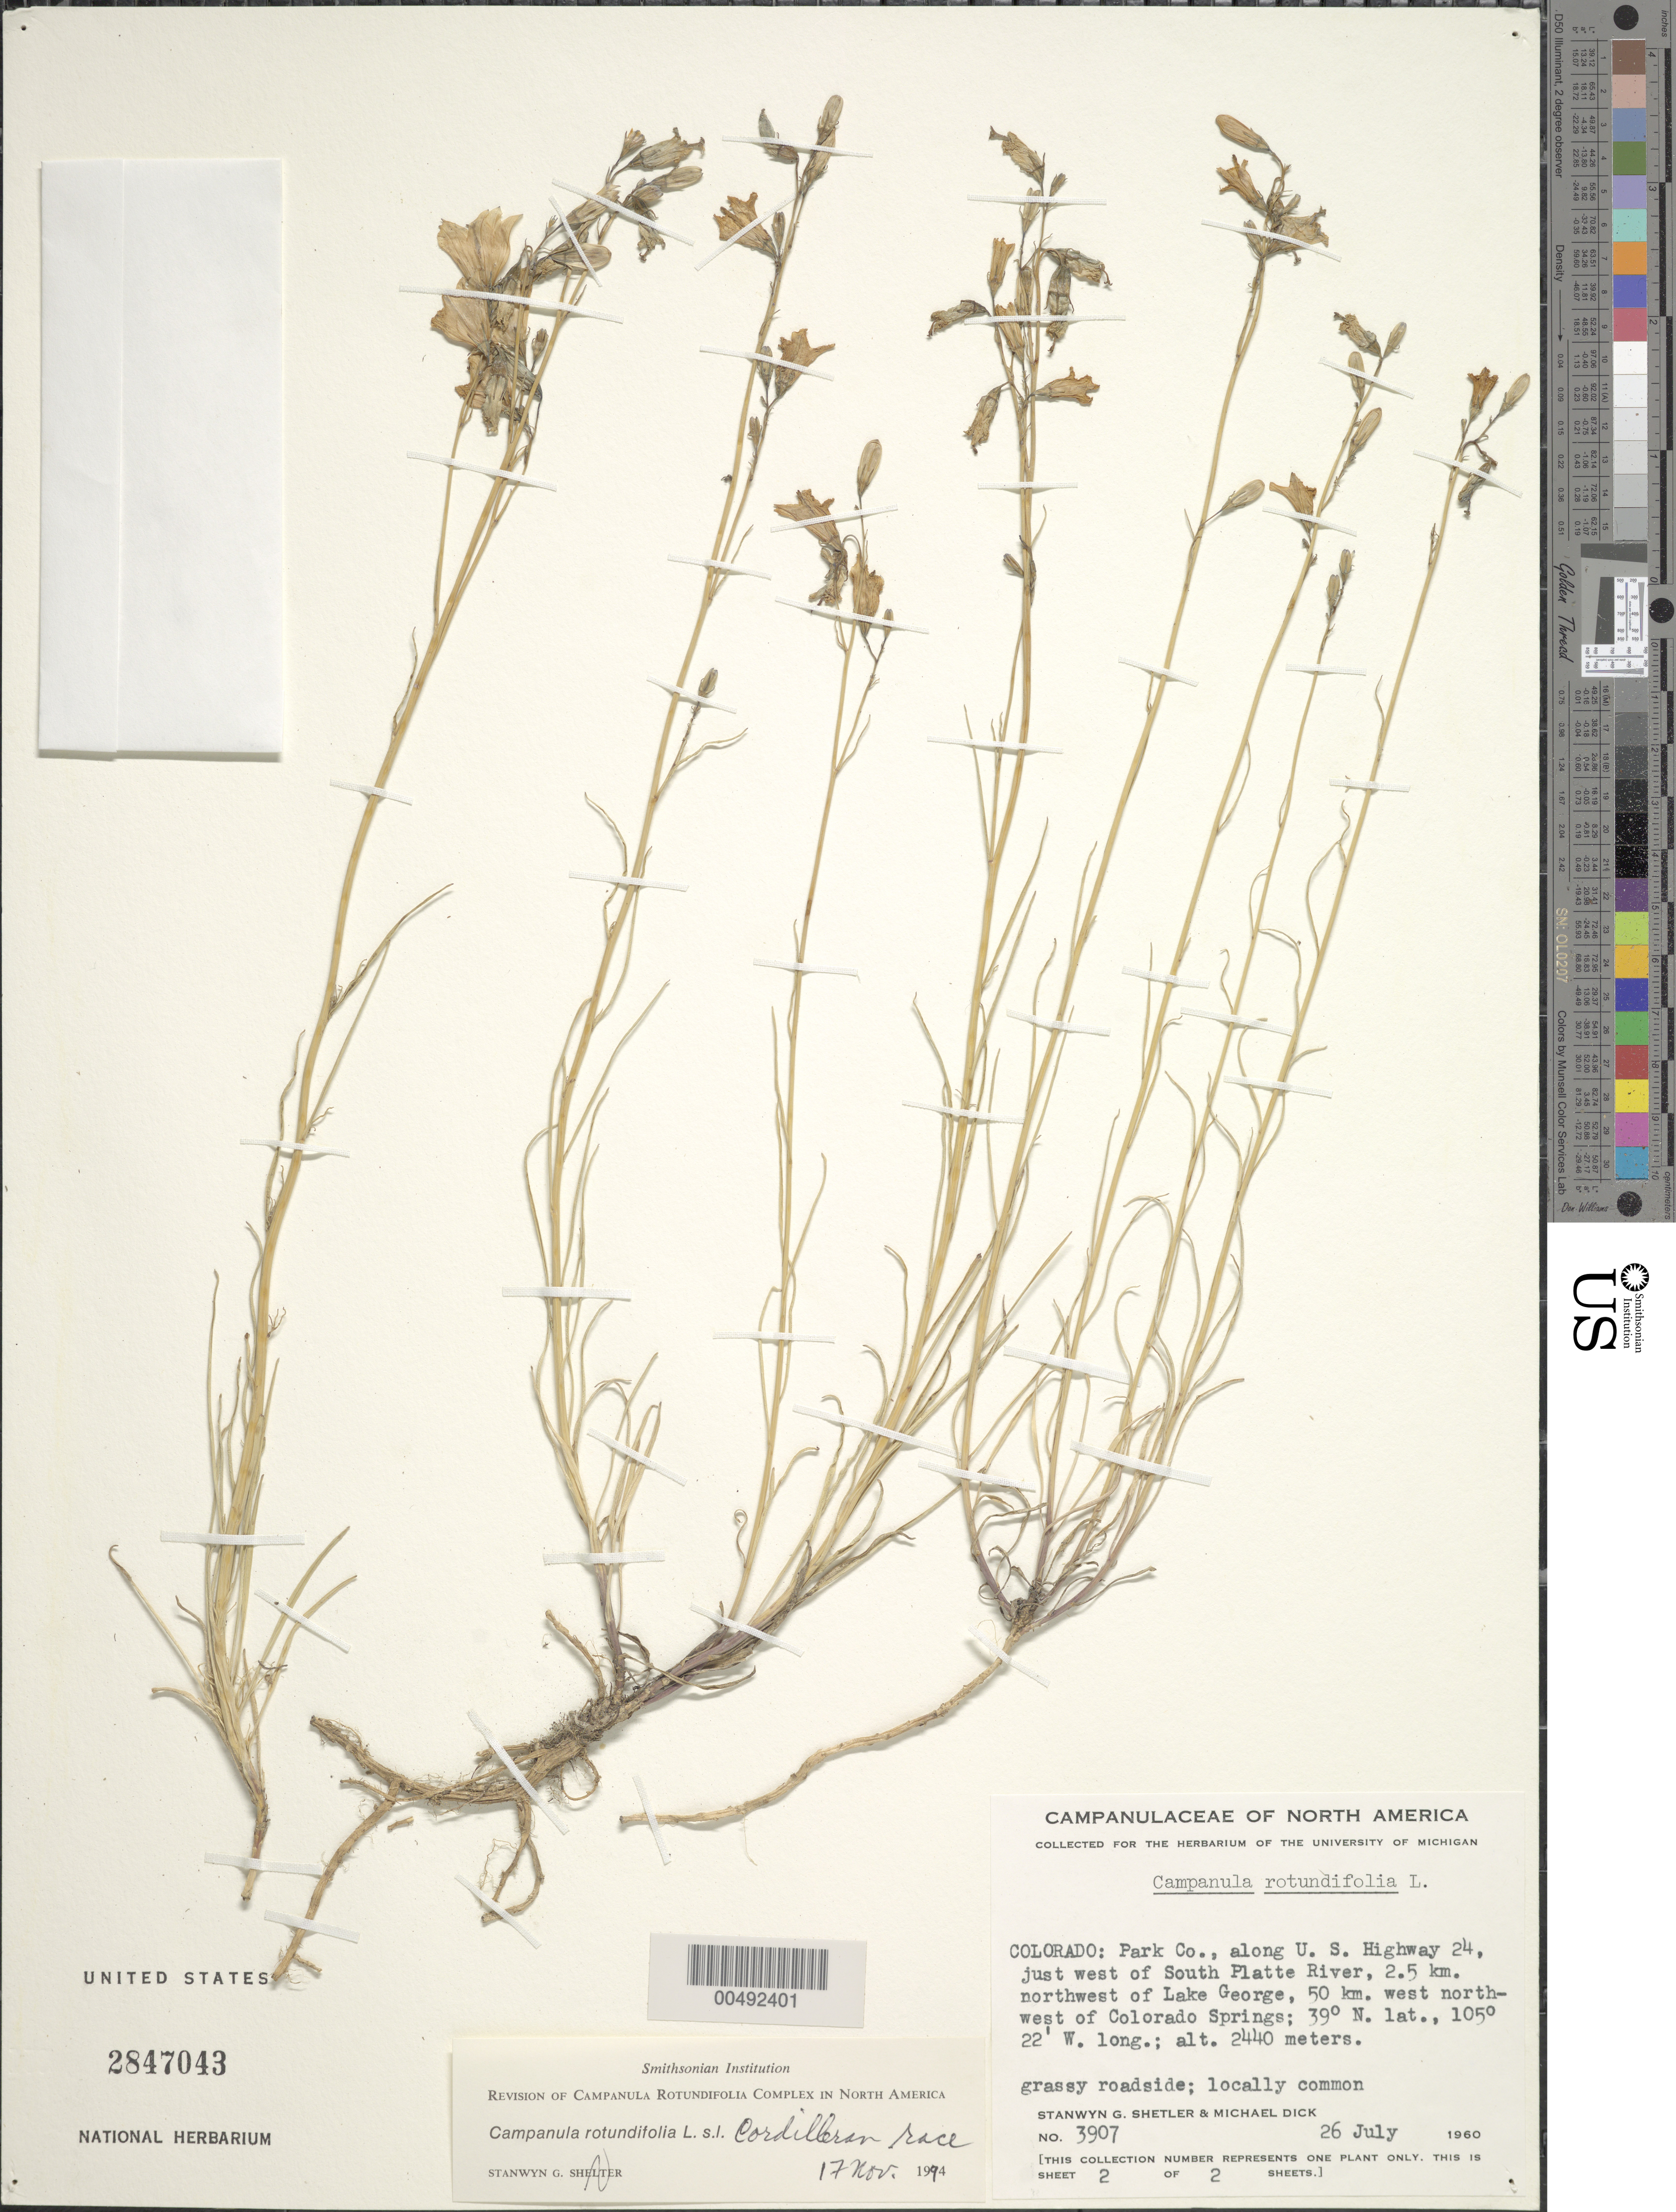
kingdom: Plantae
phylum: Tracheophyta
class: Magnoliopsida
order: Asterales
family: Campanulaceae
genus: Campanula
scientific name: Campanula rotundifolia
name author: L.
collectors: S. Shetler & M. Dick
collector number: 3907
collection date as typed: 26 Jul 1960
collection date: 1960-07-26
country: United States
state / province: Colorado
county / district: Park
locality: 50 km. WNW of Colorado Springs, 2.5 km NW of Lake George, just W of South Platte River, along U.S. Highway 24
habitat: grassy roadside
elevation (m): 2440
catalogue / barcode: US 2847043